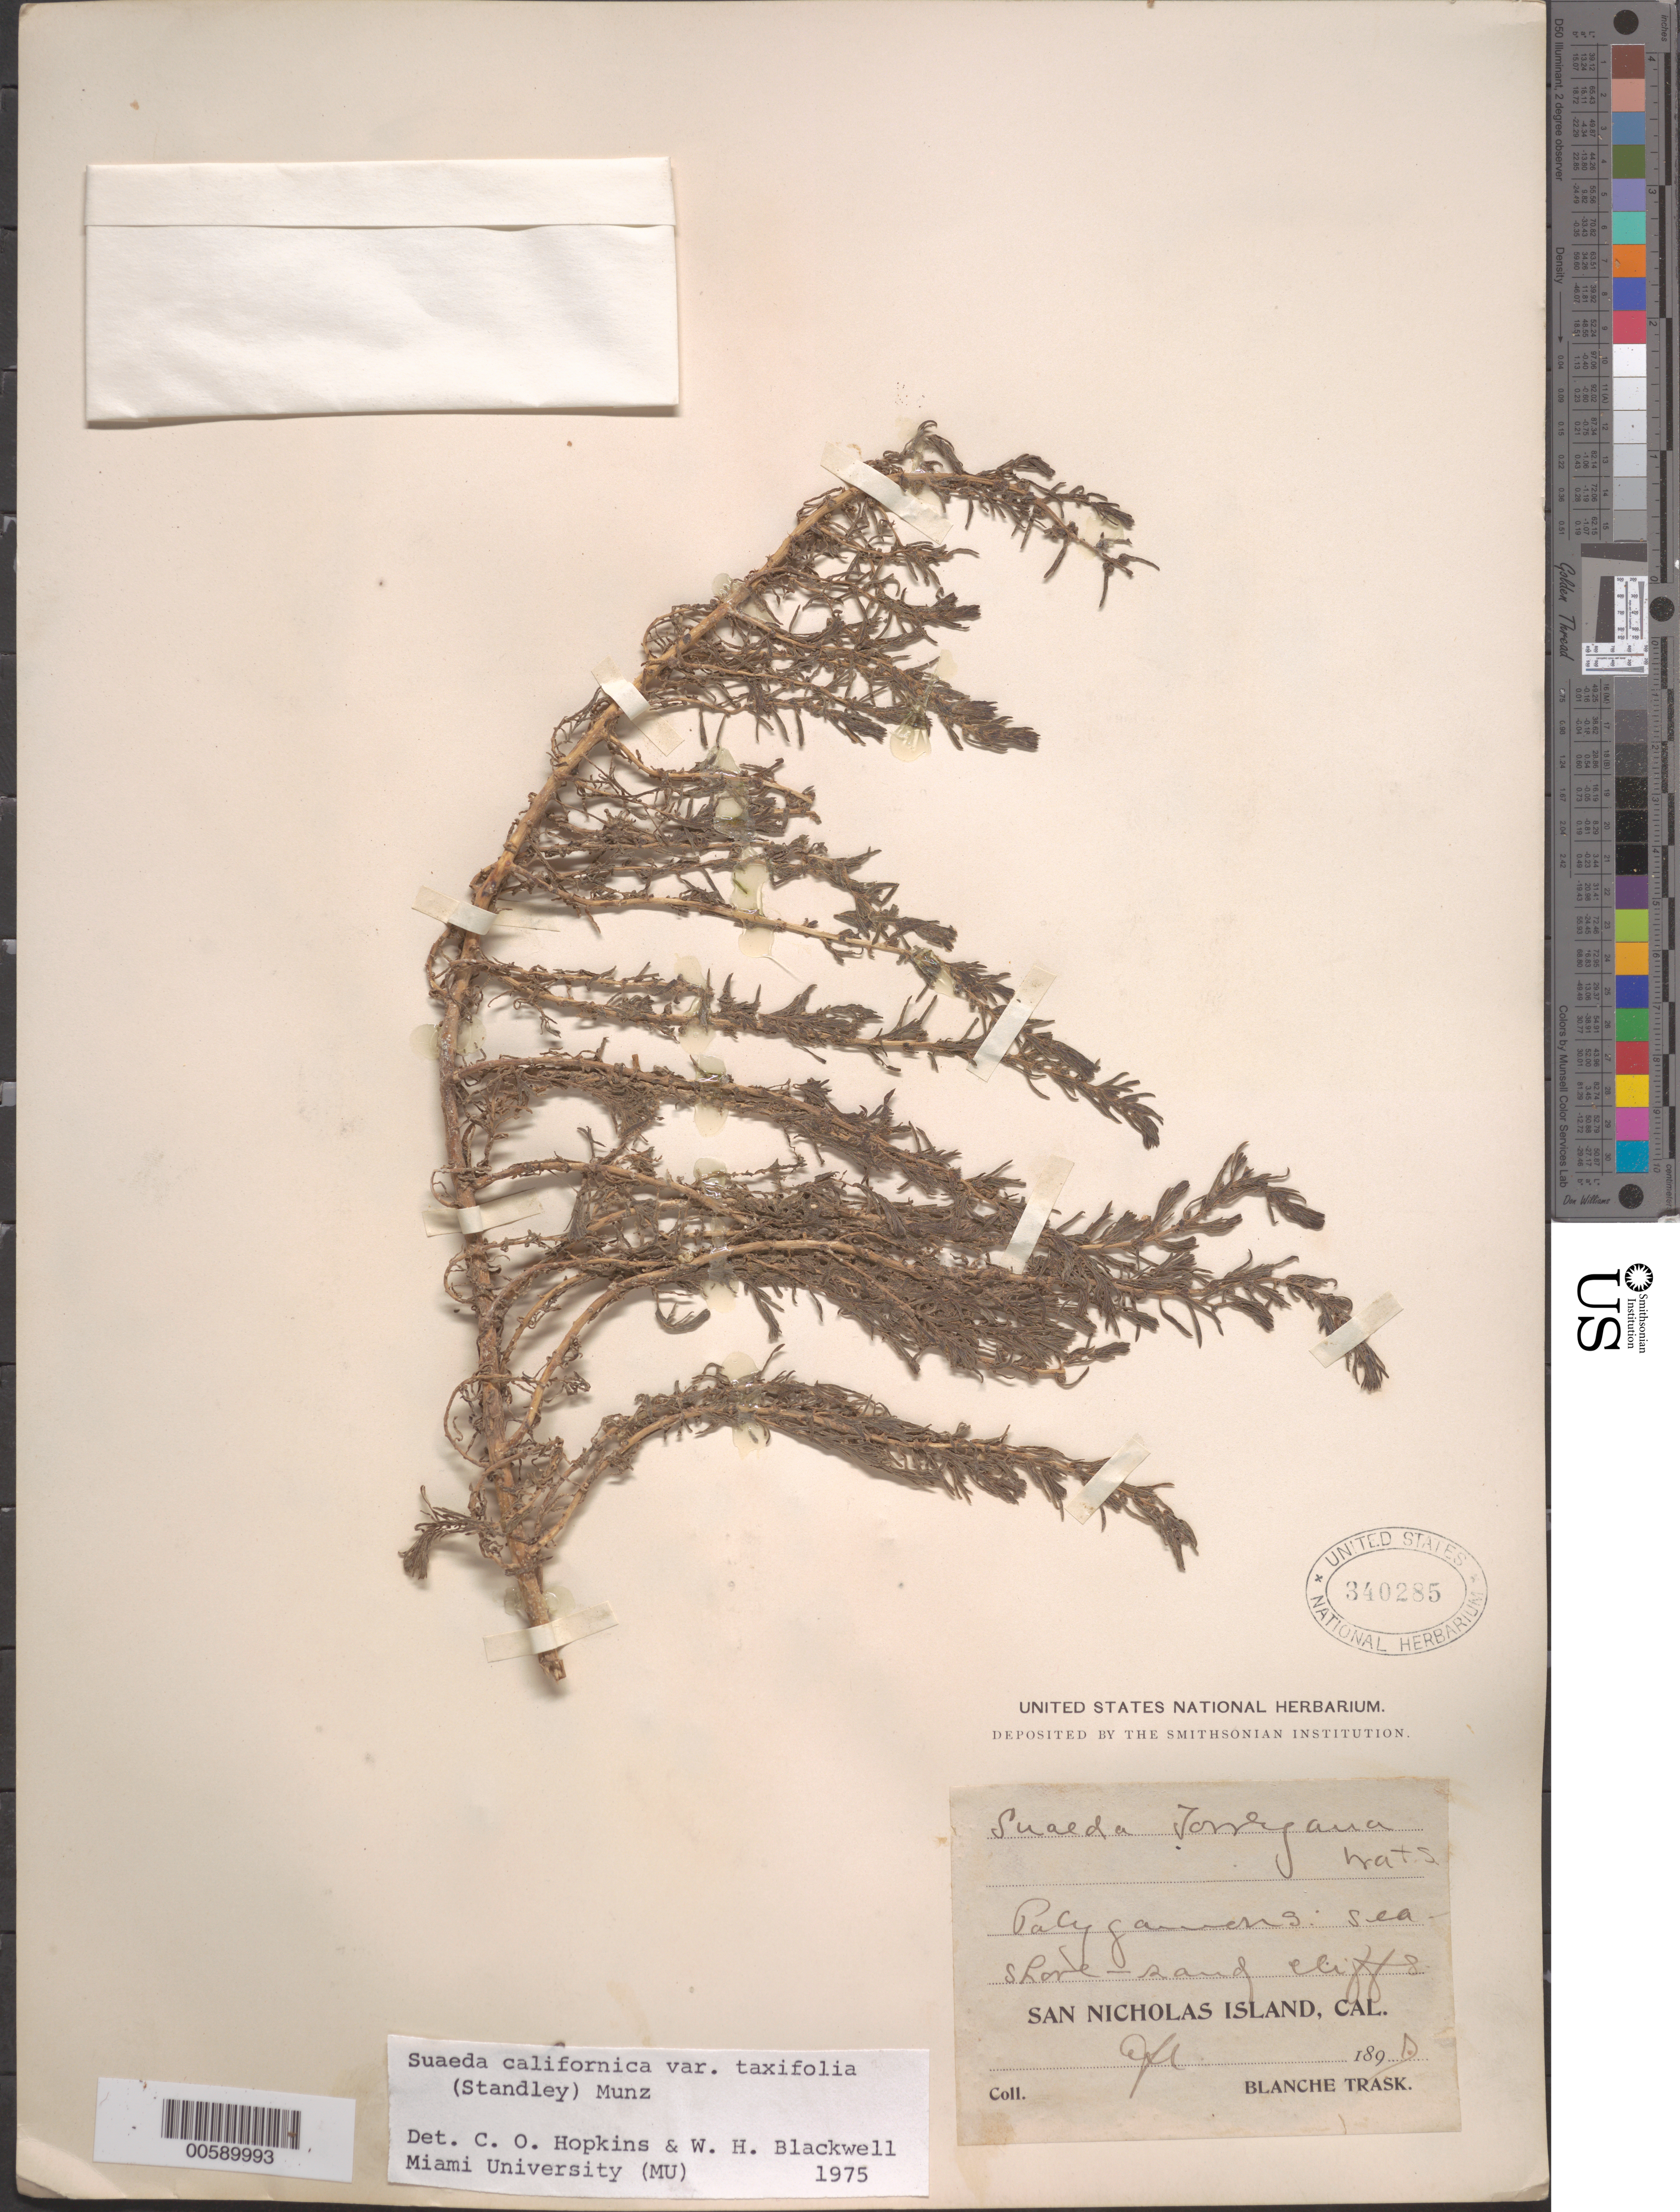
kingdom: Plantae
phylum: Tracheophyta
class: Magnoliopsida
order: Caryophyllales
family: Amaranthaceae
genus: Suaeda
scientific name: Suaeda californica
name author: S. Watson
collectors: B. Trask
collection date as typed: Apr 1890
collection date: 1890-04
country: United States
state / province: California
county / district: Ventura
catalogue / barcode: US 340285